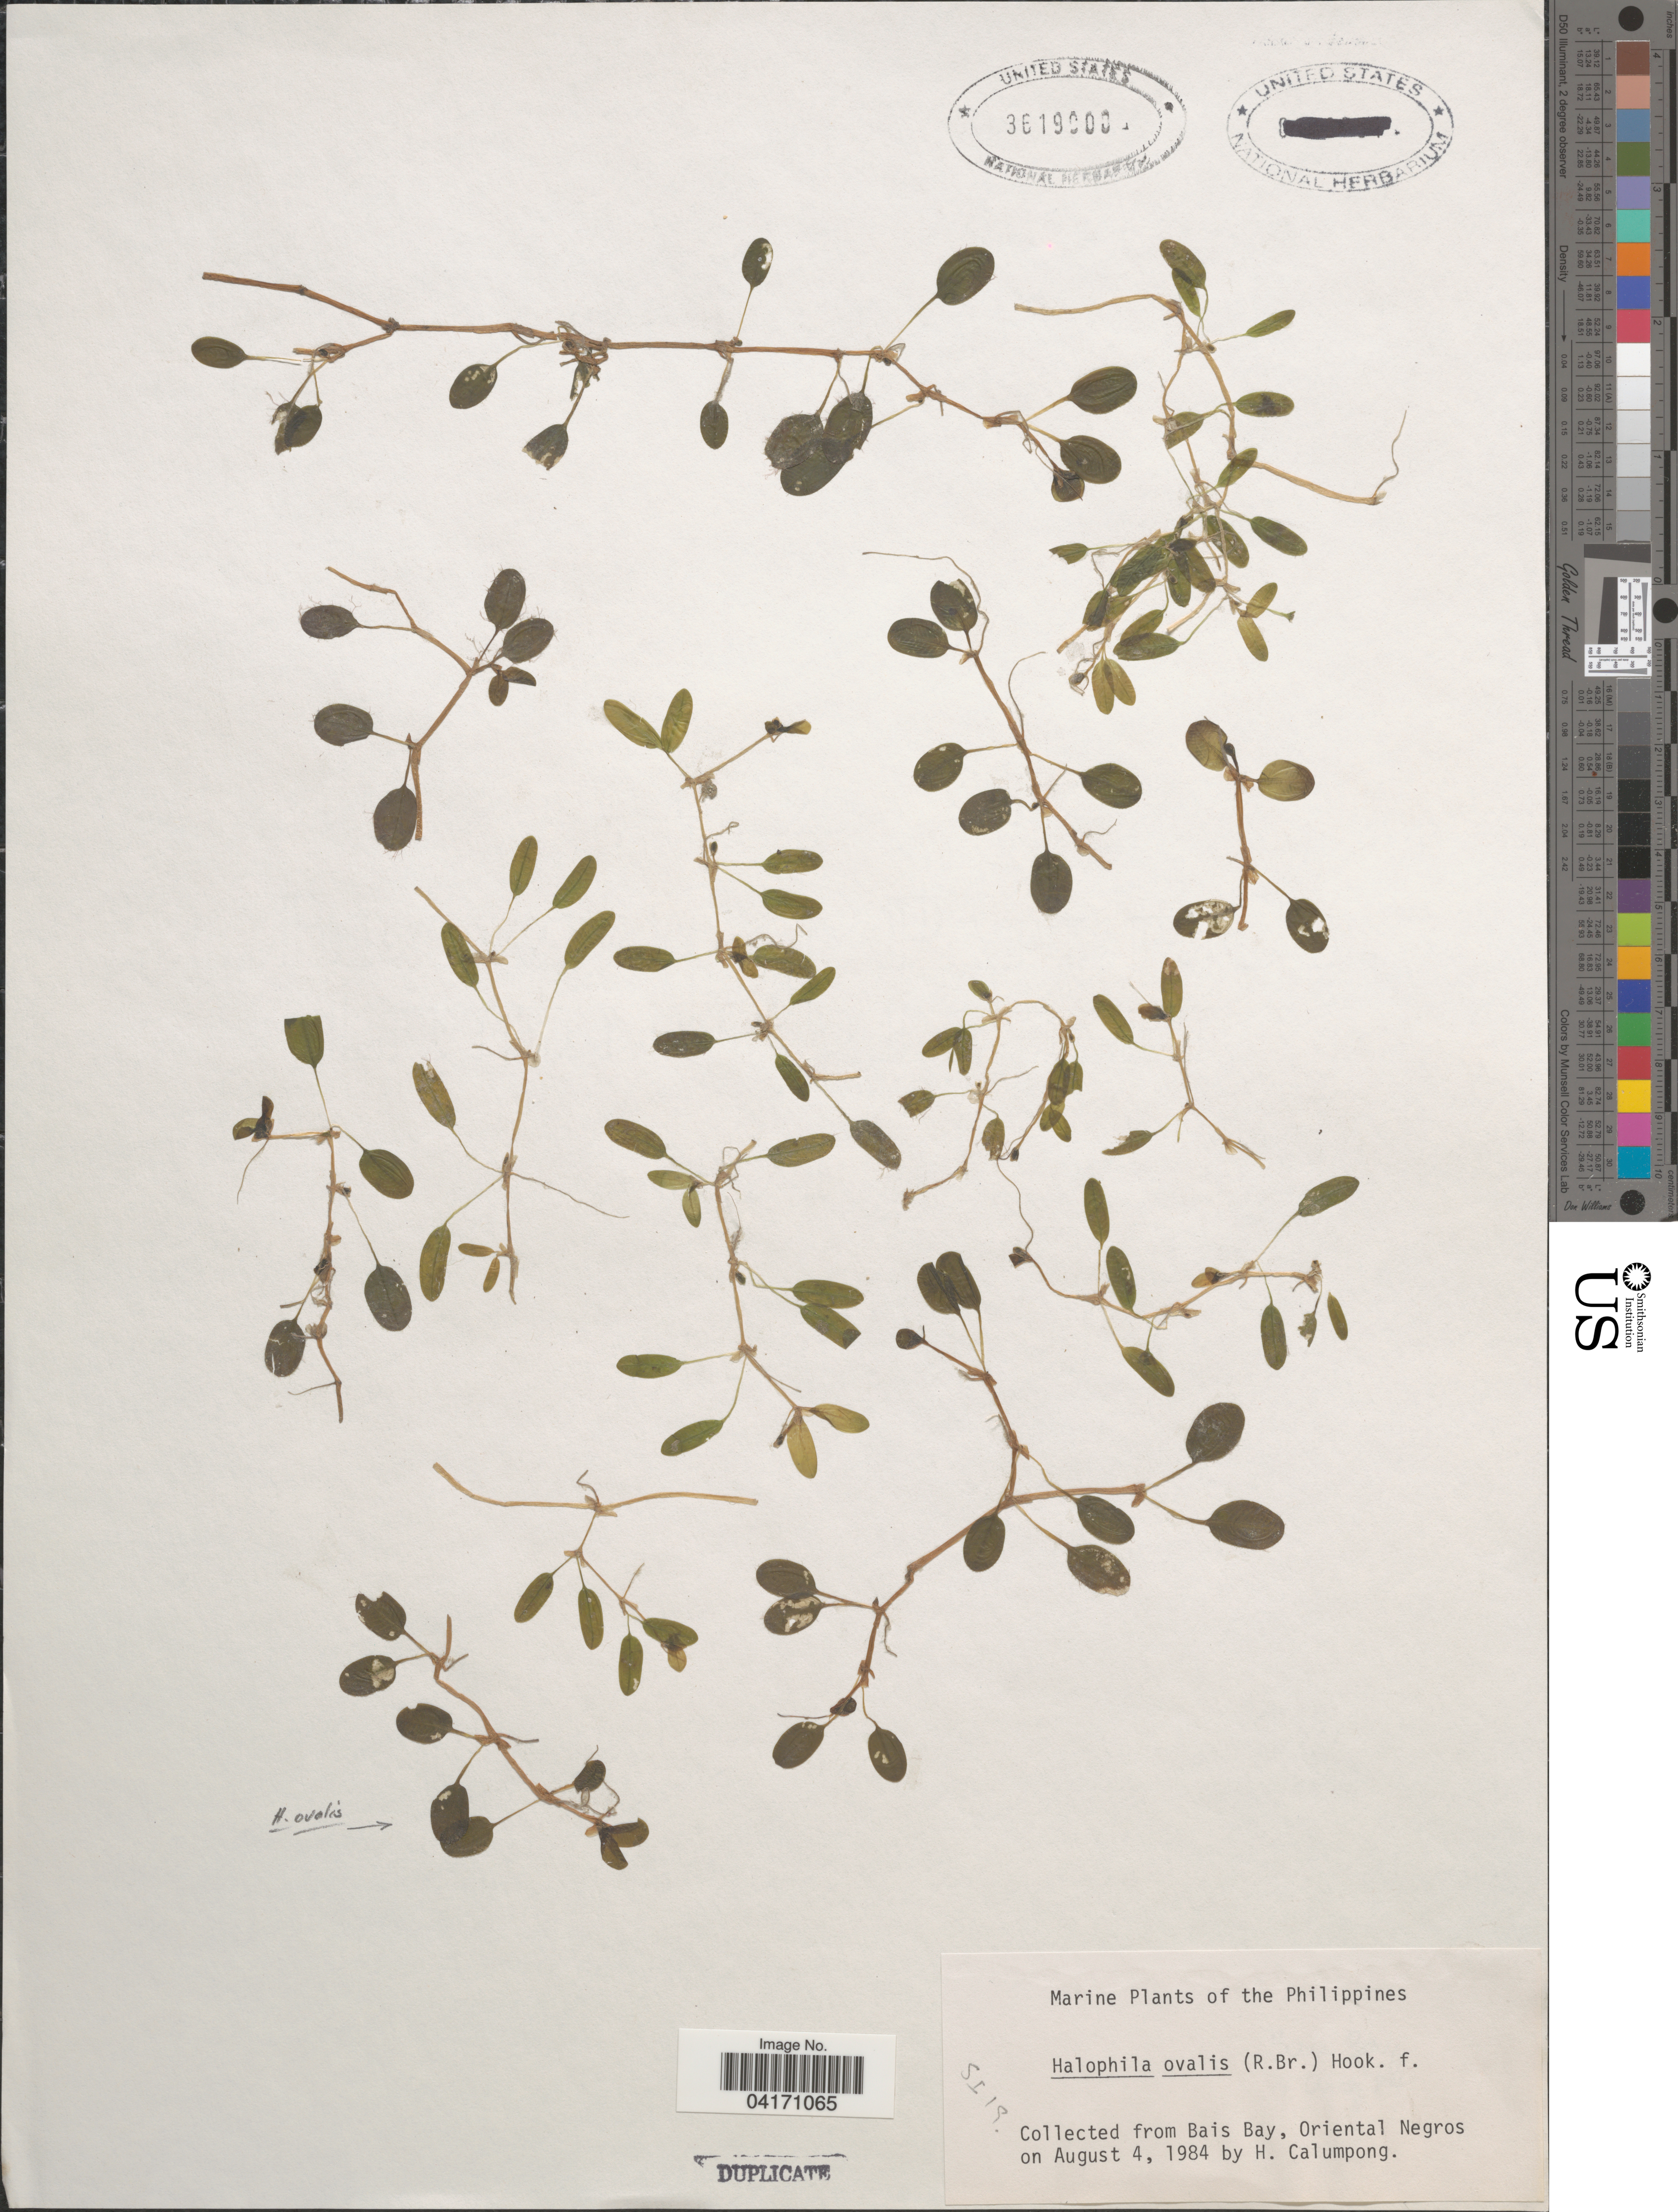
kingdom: Plantae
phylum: Tracheophyta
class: Liliopsida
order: Alismatales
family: Hydrocharitaceae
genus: Halophila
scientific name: Halophila ovalis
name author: (R. Br.) Hook. f.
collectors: H. Calumpong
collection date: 1984-08-04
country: Philippines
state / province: Central Visayas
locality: Bais Bay, Oriental Negros.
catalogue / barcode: US 3619908